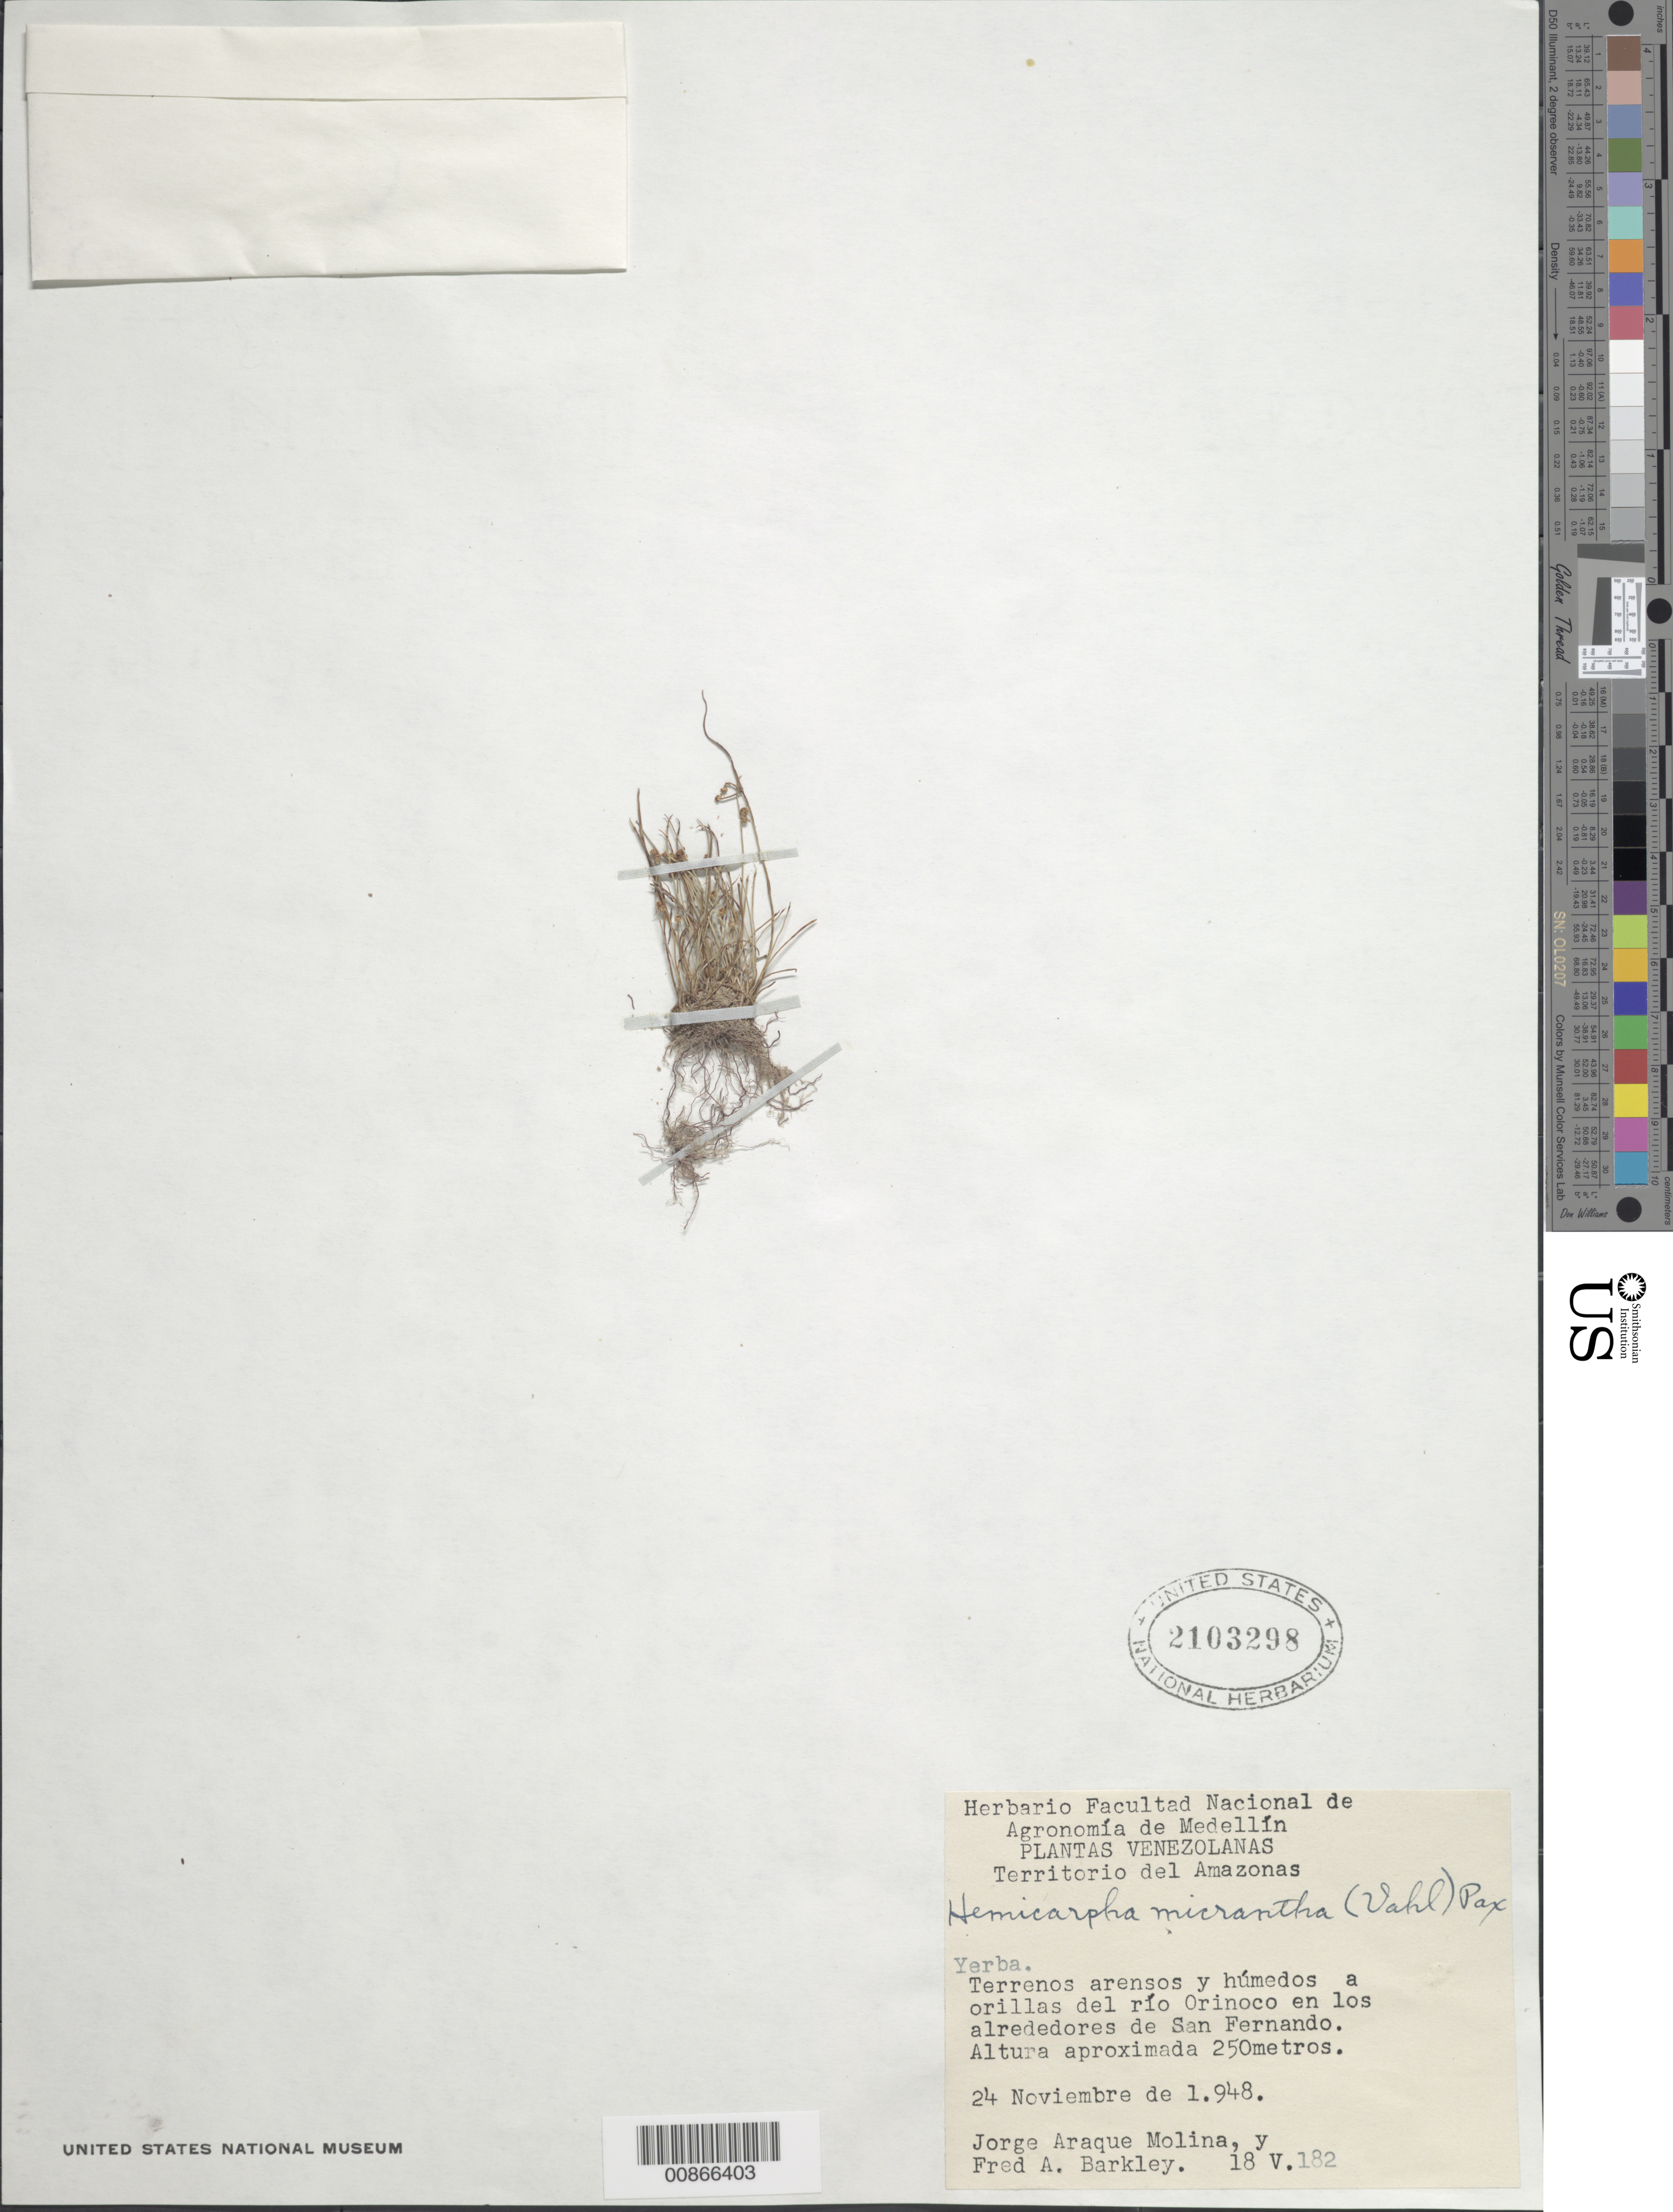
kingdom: Plantae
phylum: Tracheophyta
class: Liliopsida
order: Poales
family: Cyperaceae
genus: Cyperus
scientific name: Cyperus subsquarrosus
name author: (Muhl.) Bauters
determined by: Strong, M. T., (US), Smithsonian Institution - National Museum of Natural History (UNITED STATES)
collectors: J. A. Molina & F. A. Barkley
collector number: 18v 182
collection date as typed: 24-Nov-48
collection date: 1948-11-24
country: Venezuela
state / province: Amazonas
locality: Río Orinoco en los alrededores de San Fernando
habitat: Terrenos arenosos y húmedos a orillas del río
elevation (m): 250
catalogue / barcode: US 2103298